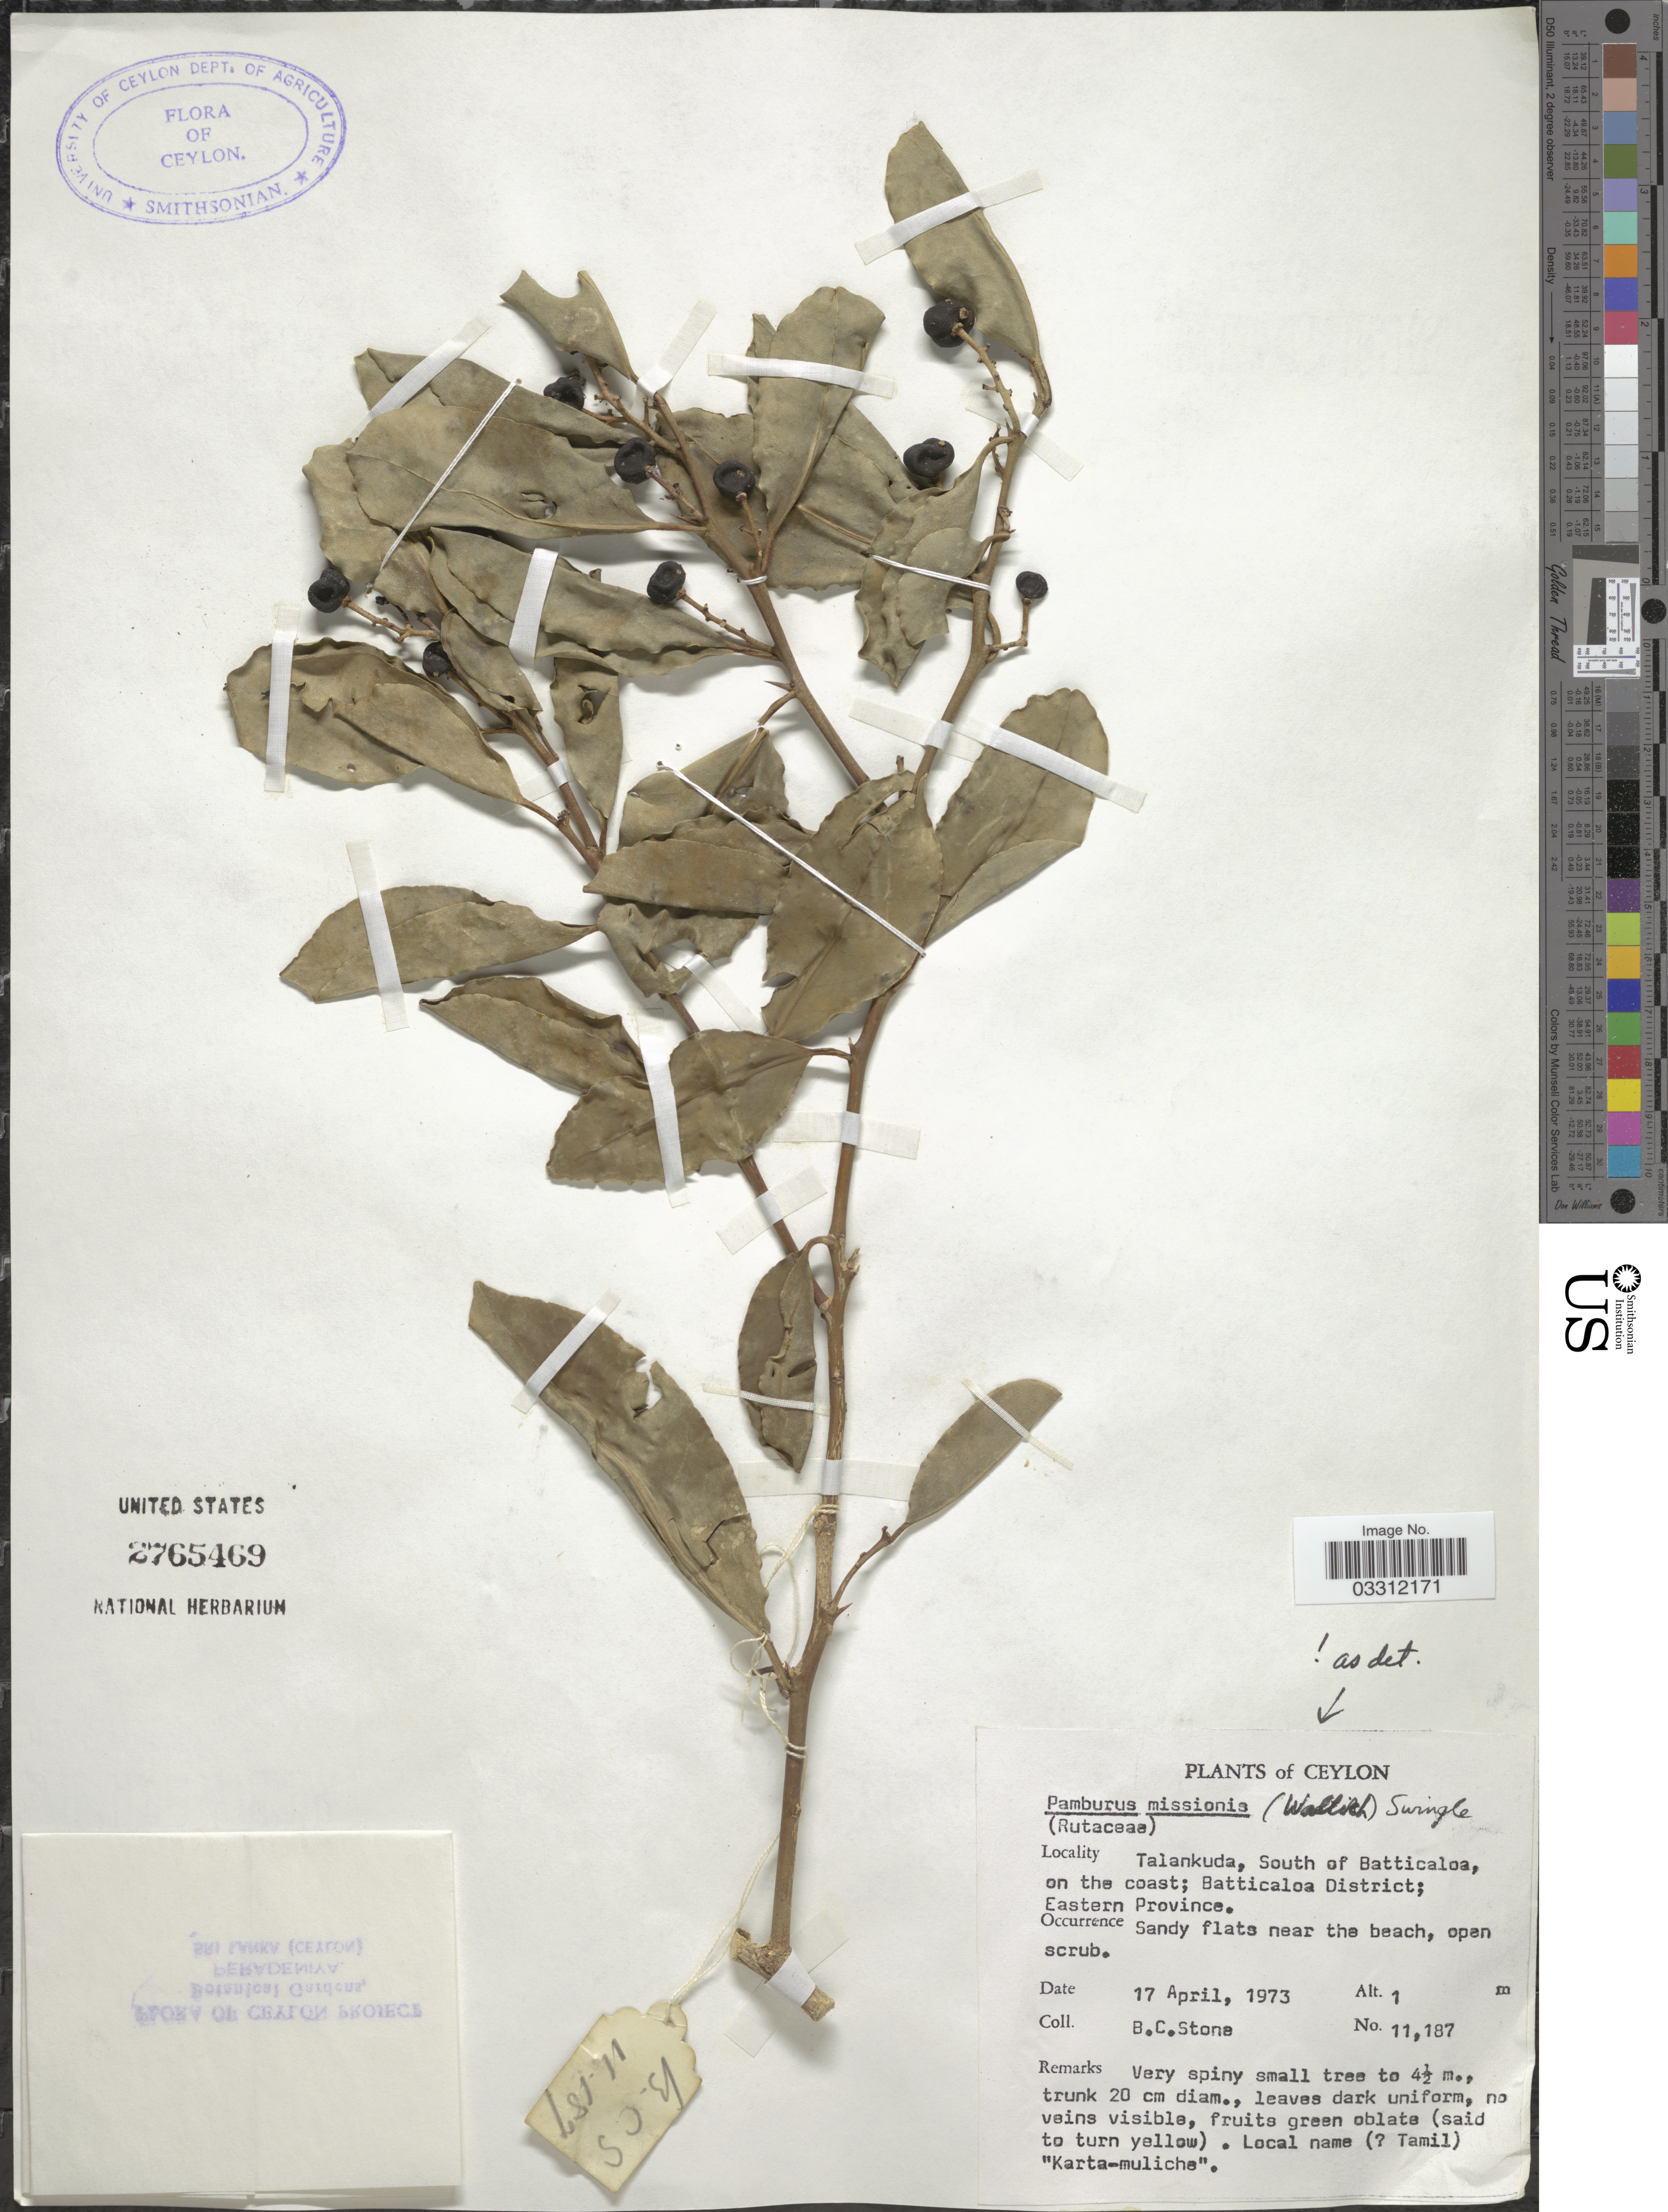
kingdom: Plantae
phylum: Tracheophyta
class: Magnoliopsida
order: Sapindales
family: Rutaceae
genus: Pamburus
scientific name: Pamburus missionis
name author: (Wight) Swingle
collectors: B. C. Stone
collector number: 11187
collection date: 1973-04-17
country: Sri Lanka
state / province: Eastern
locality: Ceylon, Talankuda, South of Batticaloa, on the coast; Batticaloa District.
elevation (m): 1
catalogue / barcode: US 2765469